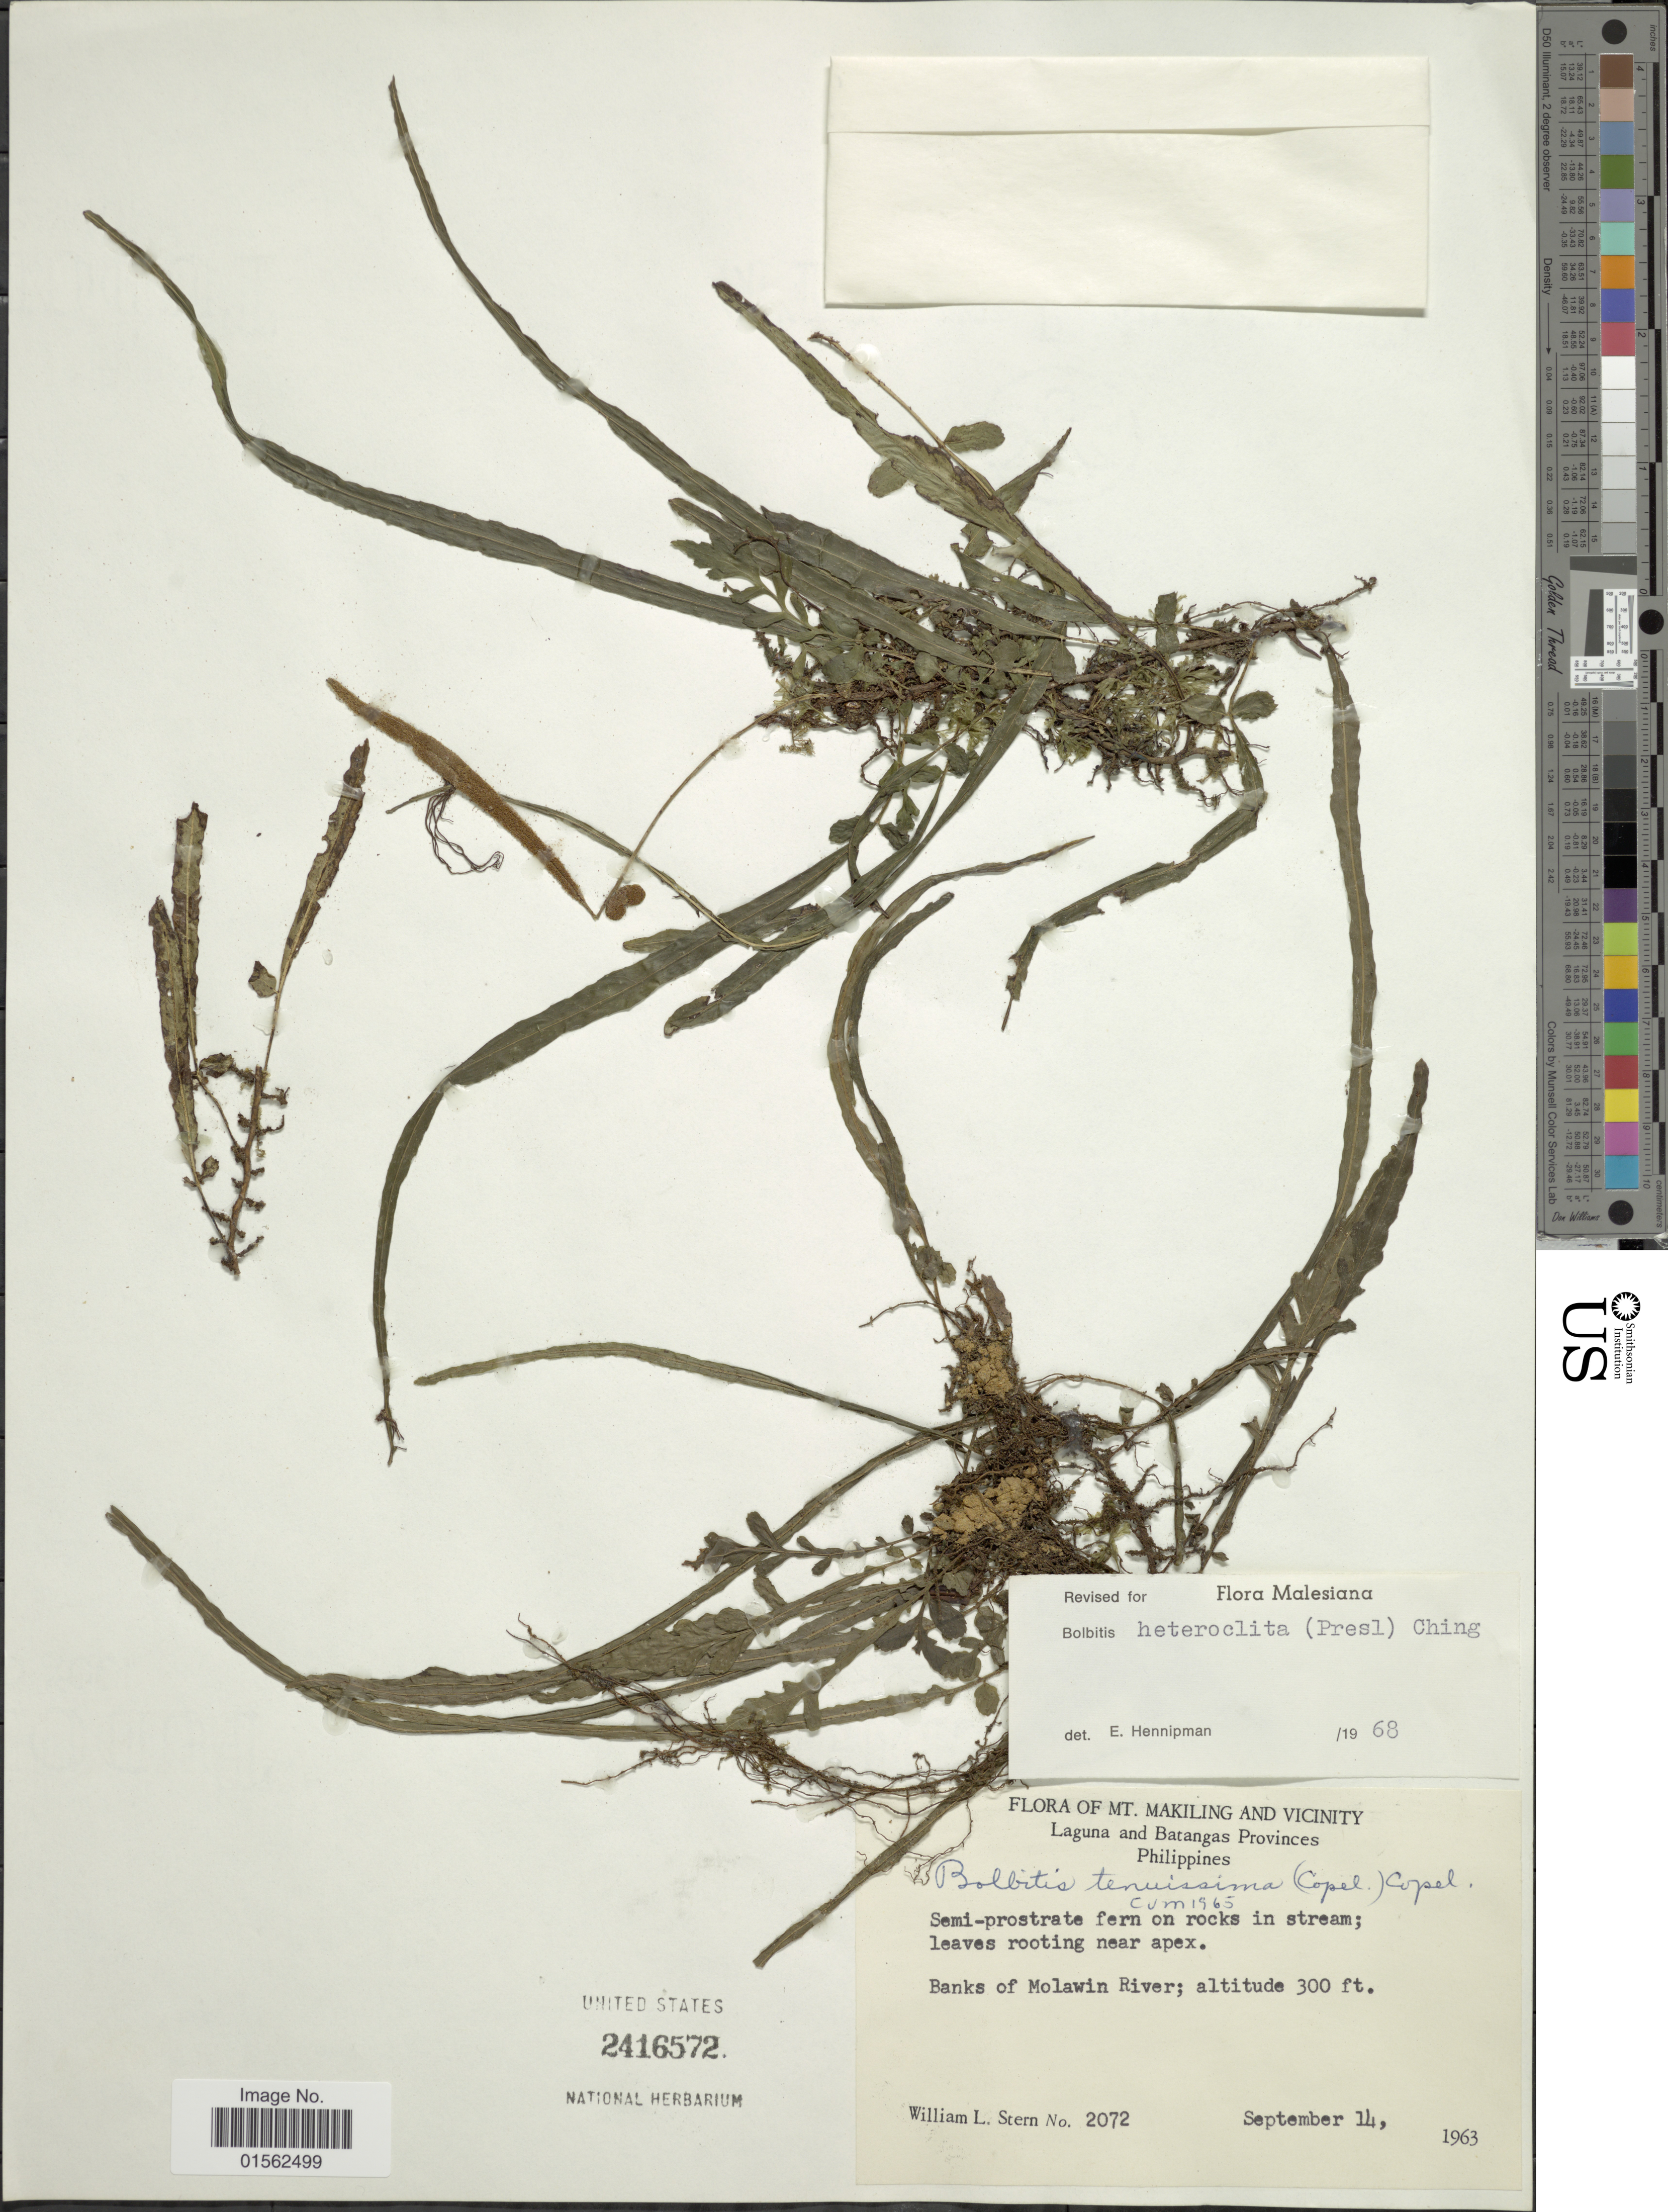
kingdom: Plantae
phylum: Tracheophyta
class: Polypodiopsida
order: Polypodiales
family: Dryopteridaceae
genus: Bolbitis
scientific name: Bolbitis heteroclita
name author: (C. Presl) Ching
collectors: W. L. Stern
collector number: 2072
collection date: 1963-09-14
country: Philippines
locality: Mt. Makiling and vicinity, Laguna and Batangas Provinces Philippines, banks of Molawin River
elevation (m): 91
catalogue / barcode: US 2416572